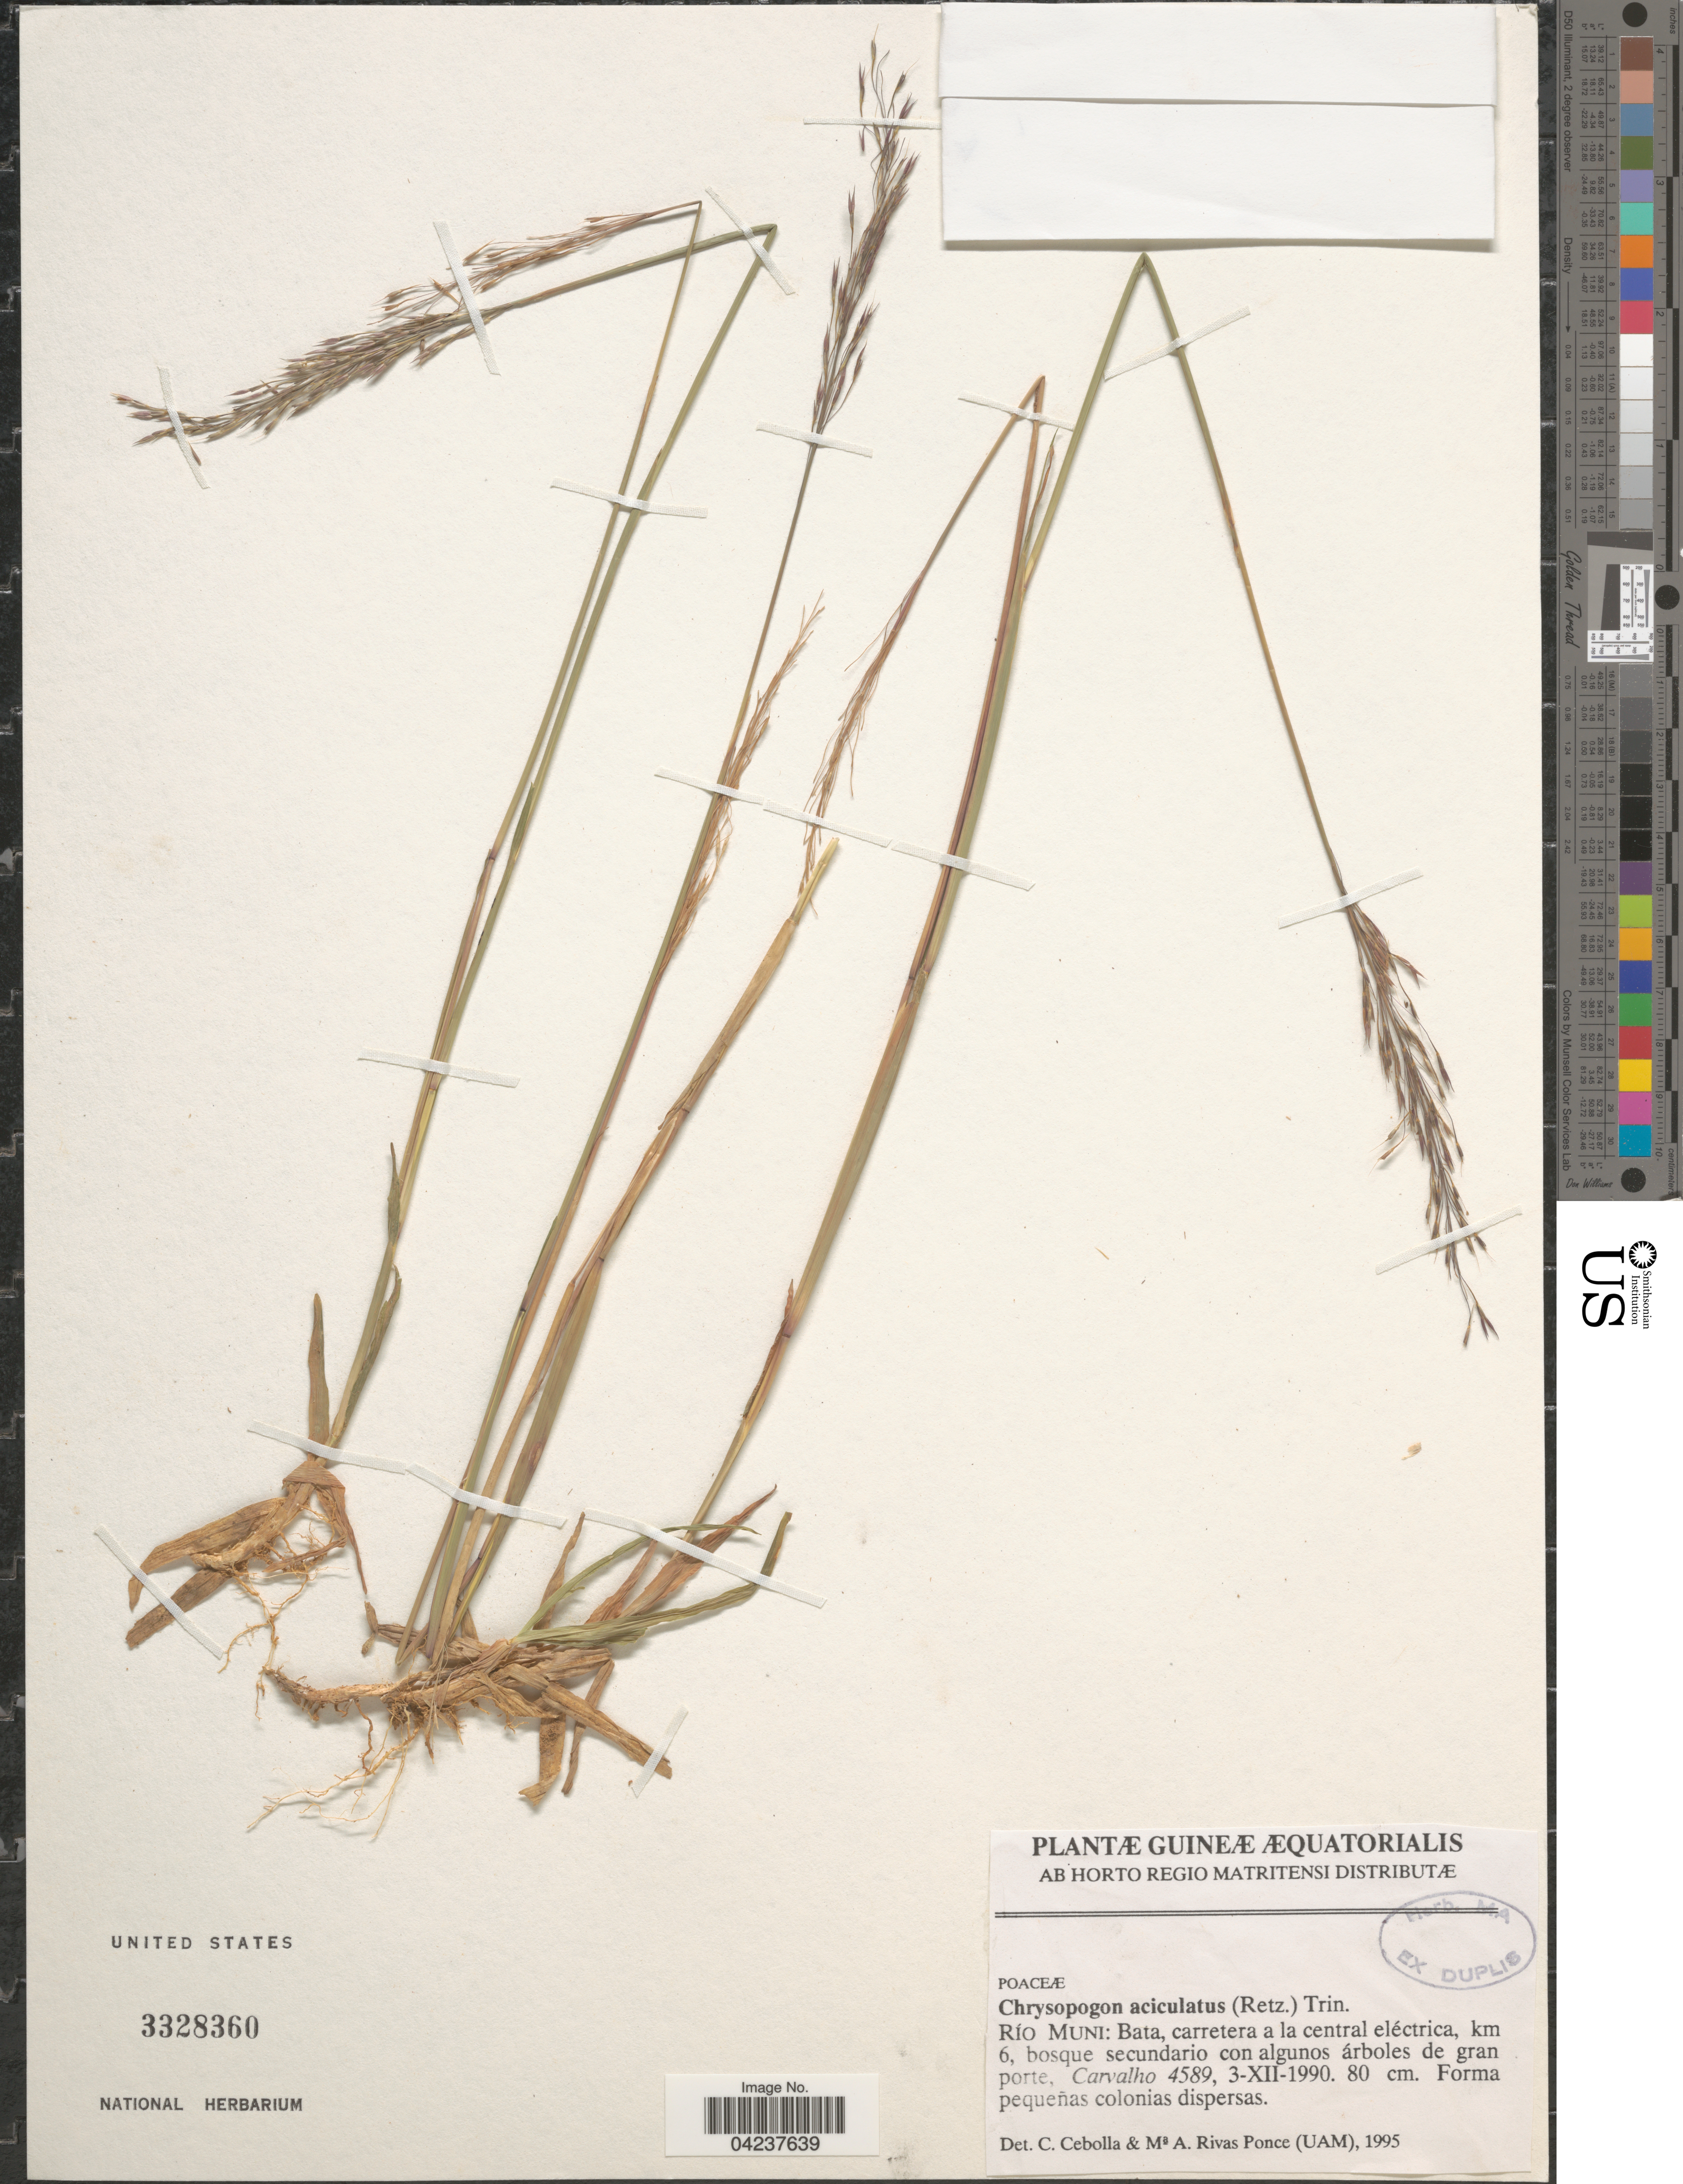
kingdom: Plantae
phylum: Tracheophyta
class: Liliopsida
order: Poales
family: Poaceae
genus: Chrysopogon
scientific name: Chrysopogon aciculatus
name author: (Retz.) Trin.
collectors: Carvalho, --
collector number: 4589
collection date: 1990-12-03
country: Equatorial Guinea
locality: Guineæ Æquatorialis. Río Muni: Bata, carretera a la central eléctrica, km 6.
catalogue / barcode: US 3328360